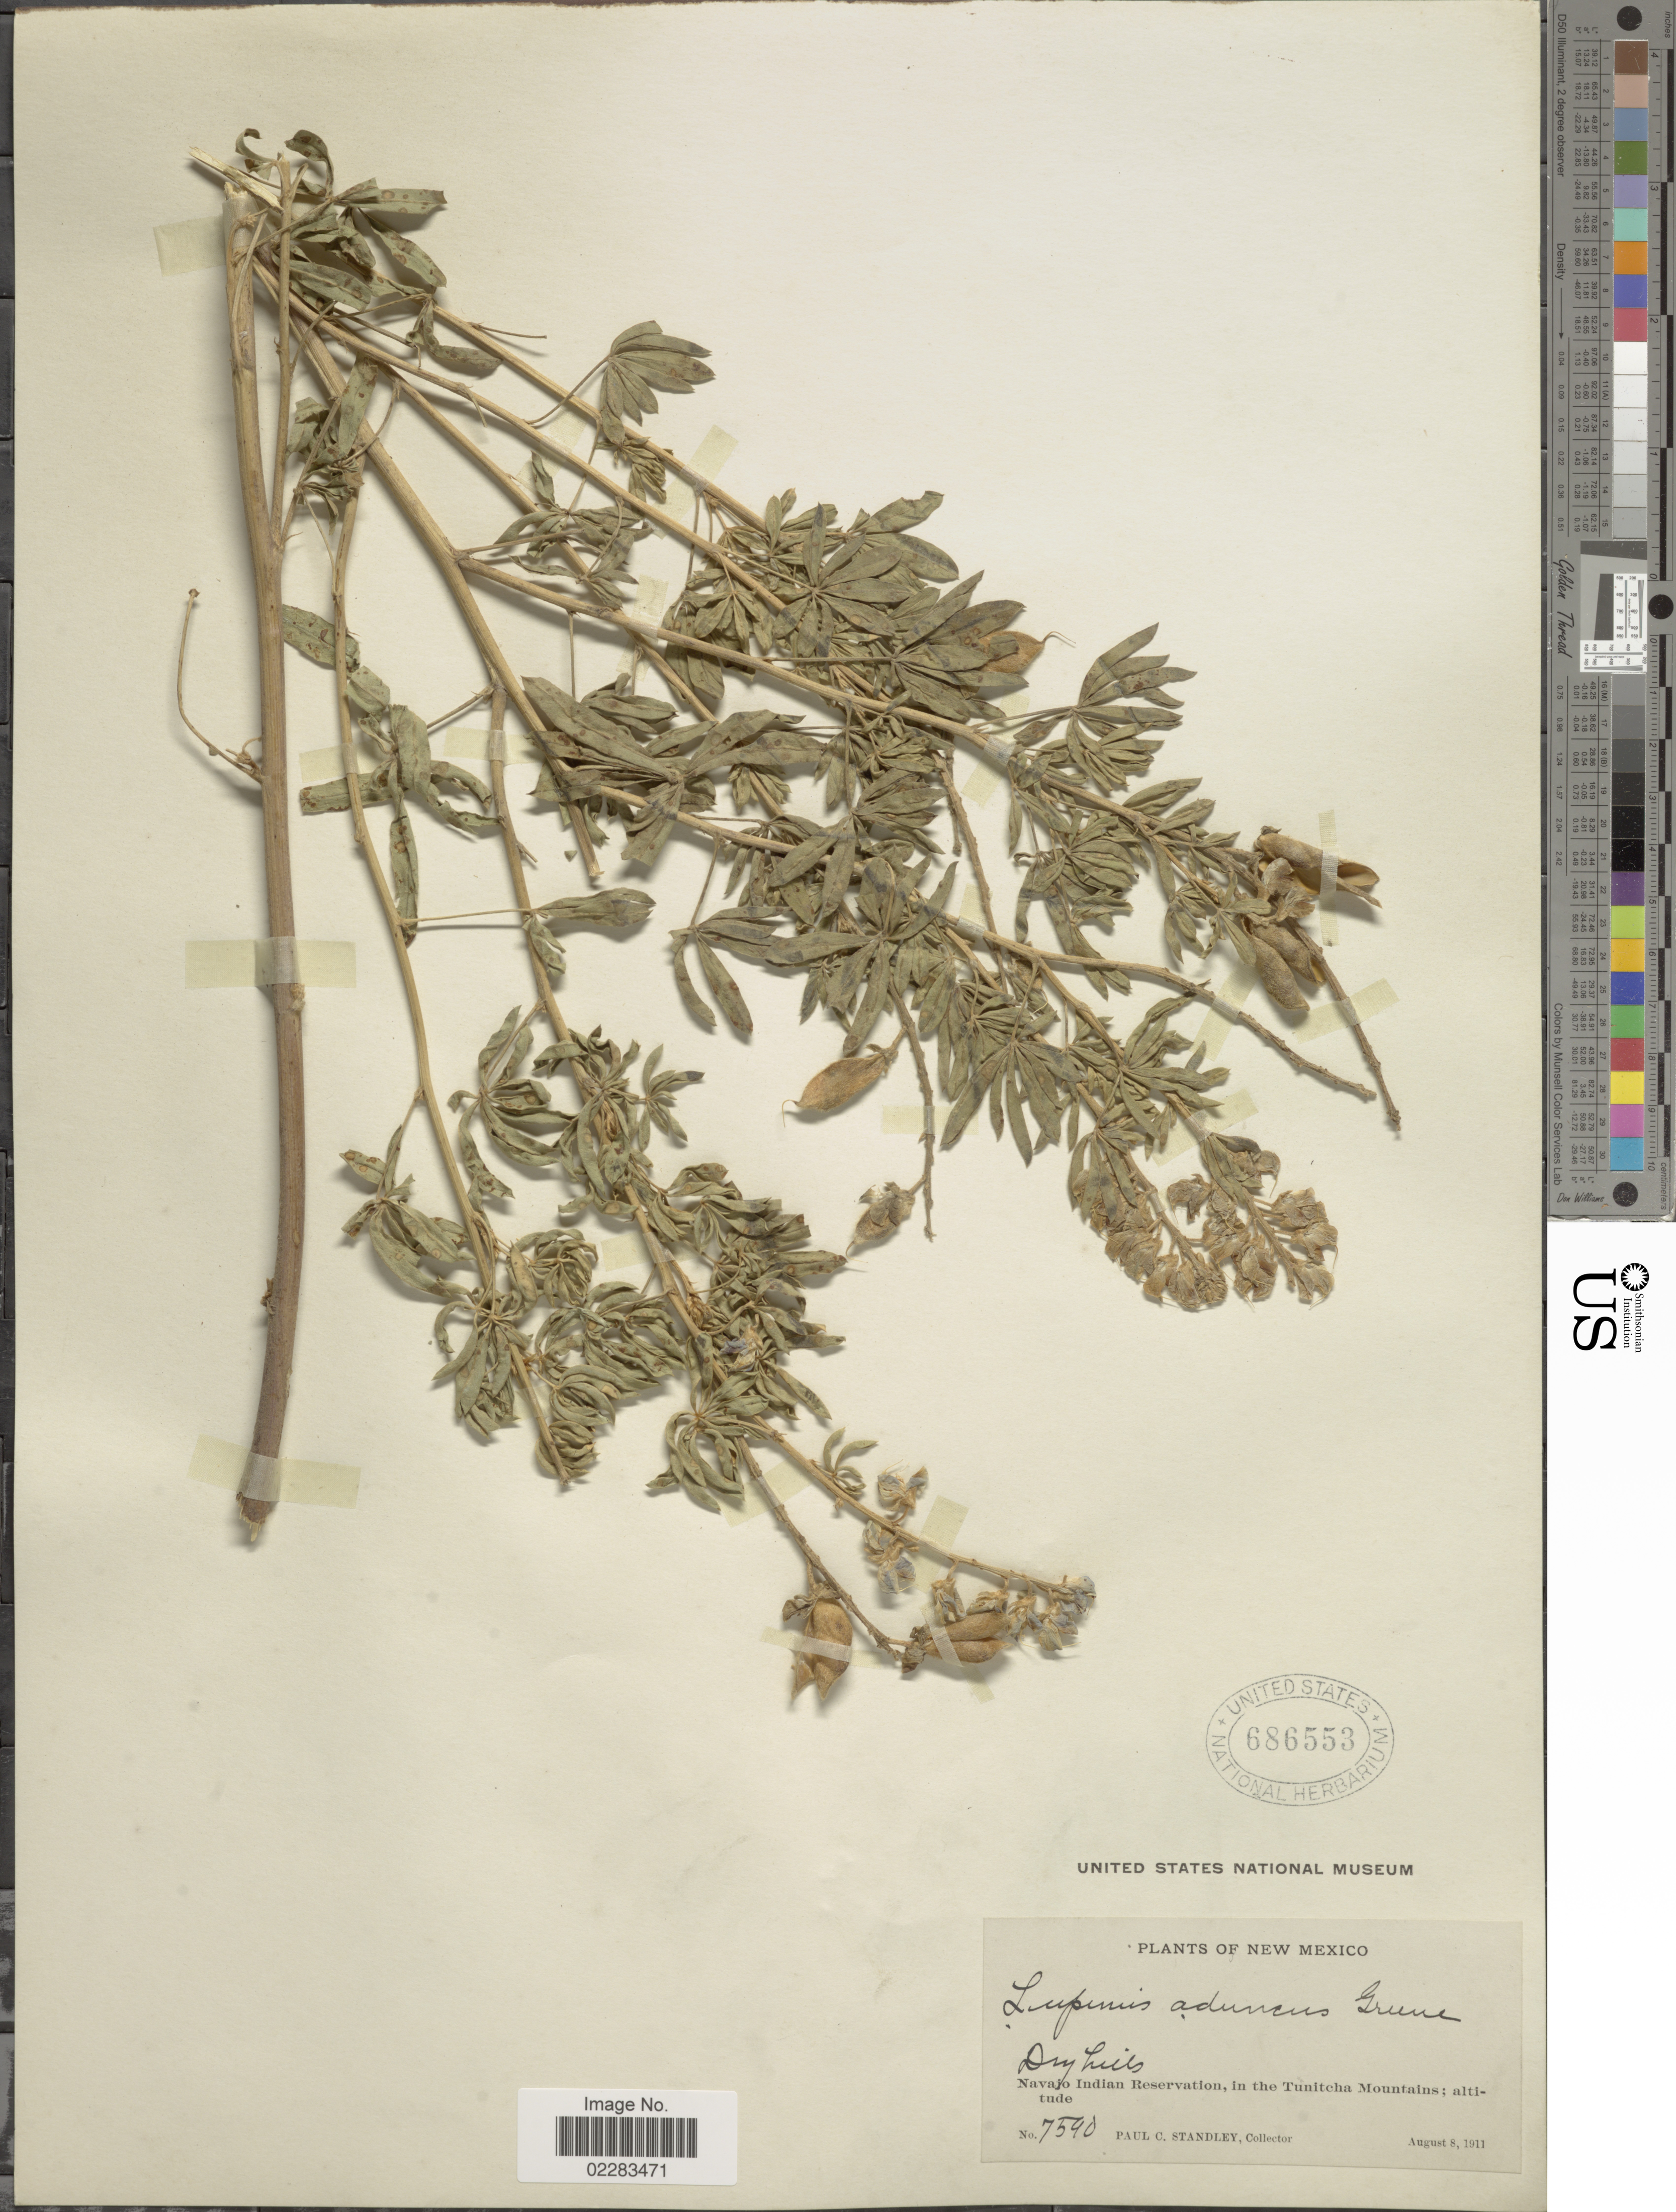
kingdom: Plantae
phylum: Tracheophyta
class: Magnoliopsida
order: Fabales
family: Fabaceae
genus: Lupinus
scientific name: Lupinus aduncus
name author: Greene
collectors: P. C. Standley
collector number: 7590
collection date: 1911-08-08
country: United States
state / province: New Mexico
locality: Dry hills, Navajo Indian Reservation, in the Tunitcha Mountains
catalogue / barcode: US 686553